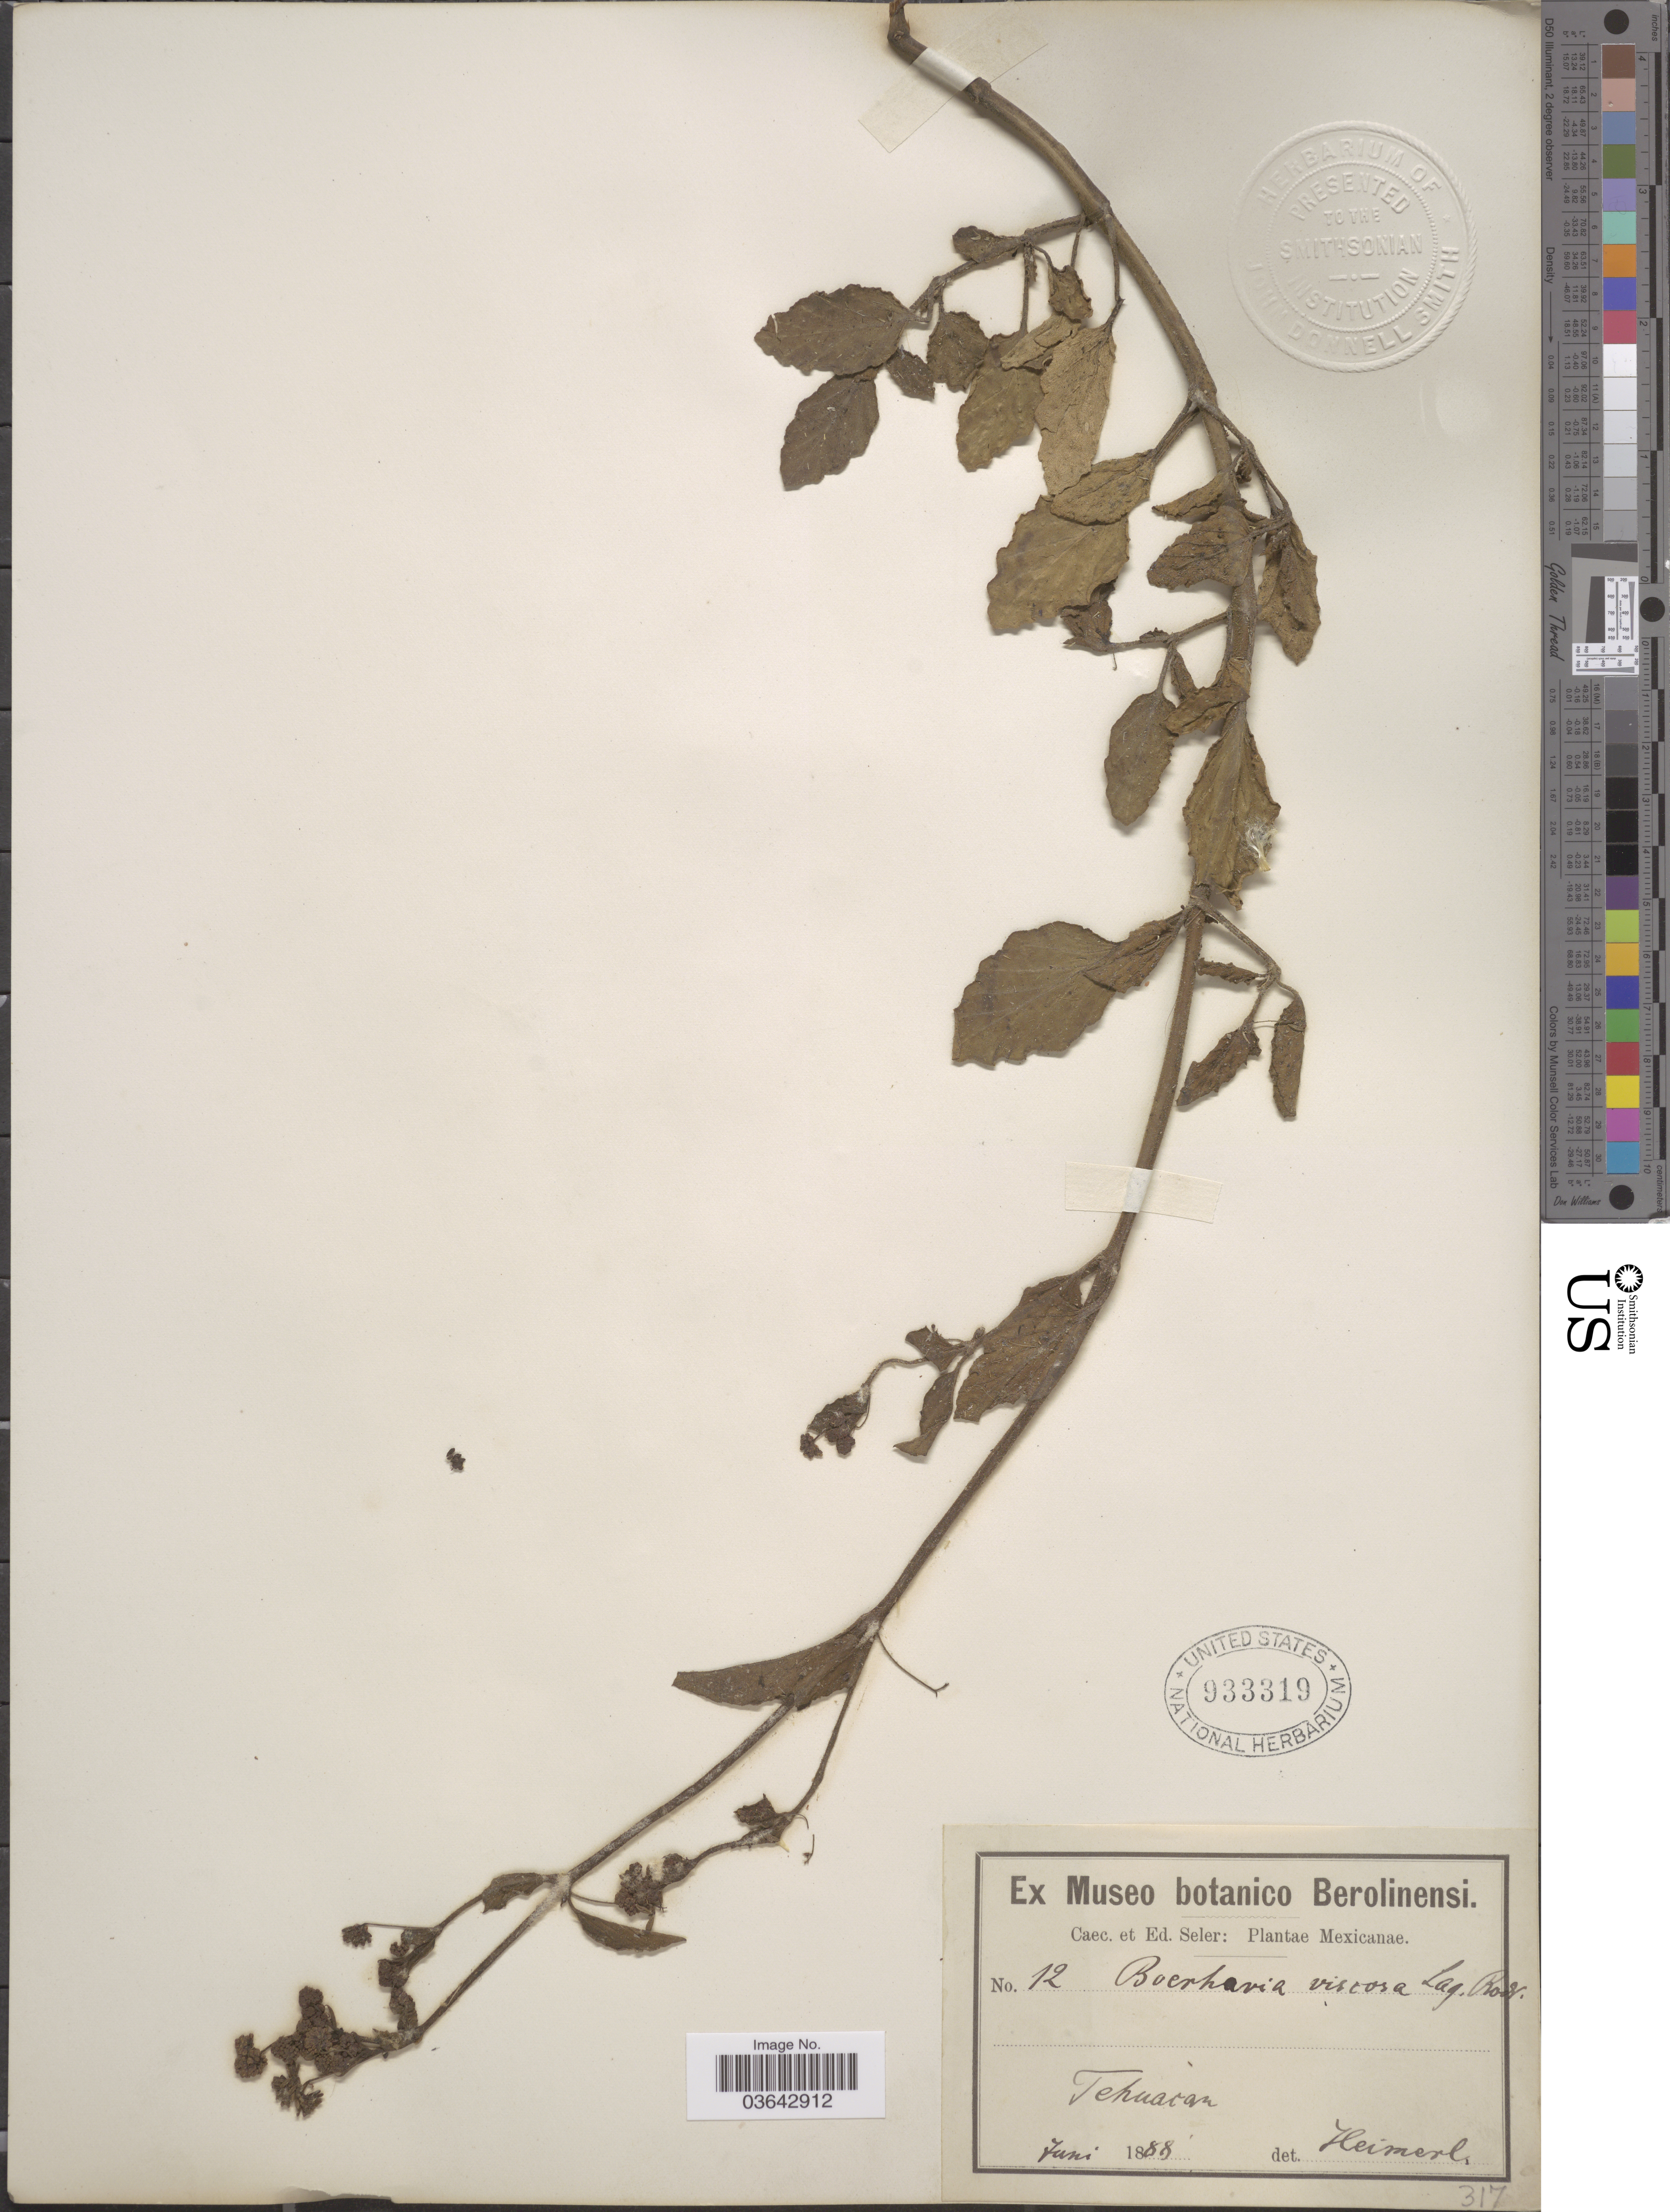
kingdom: Plantae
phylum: Tracheophyta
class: Magnoliopsida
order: Caryophyllales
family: Nyctaginaceae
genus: Boerhavia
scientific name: Boerhavia caribaea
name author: Jacq.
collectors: ex Caec. et Ed Seler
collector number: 12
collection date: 1888-06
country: Mexico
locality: Tehuacan.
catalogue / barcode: US 933319